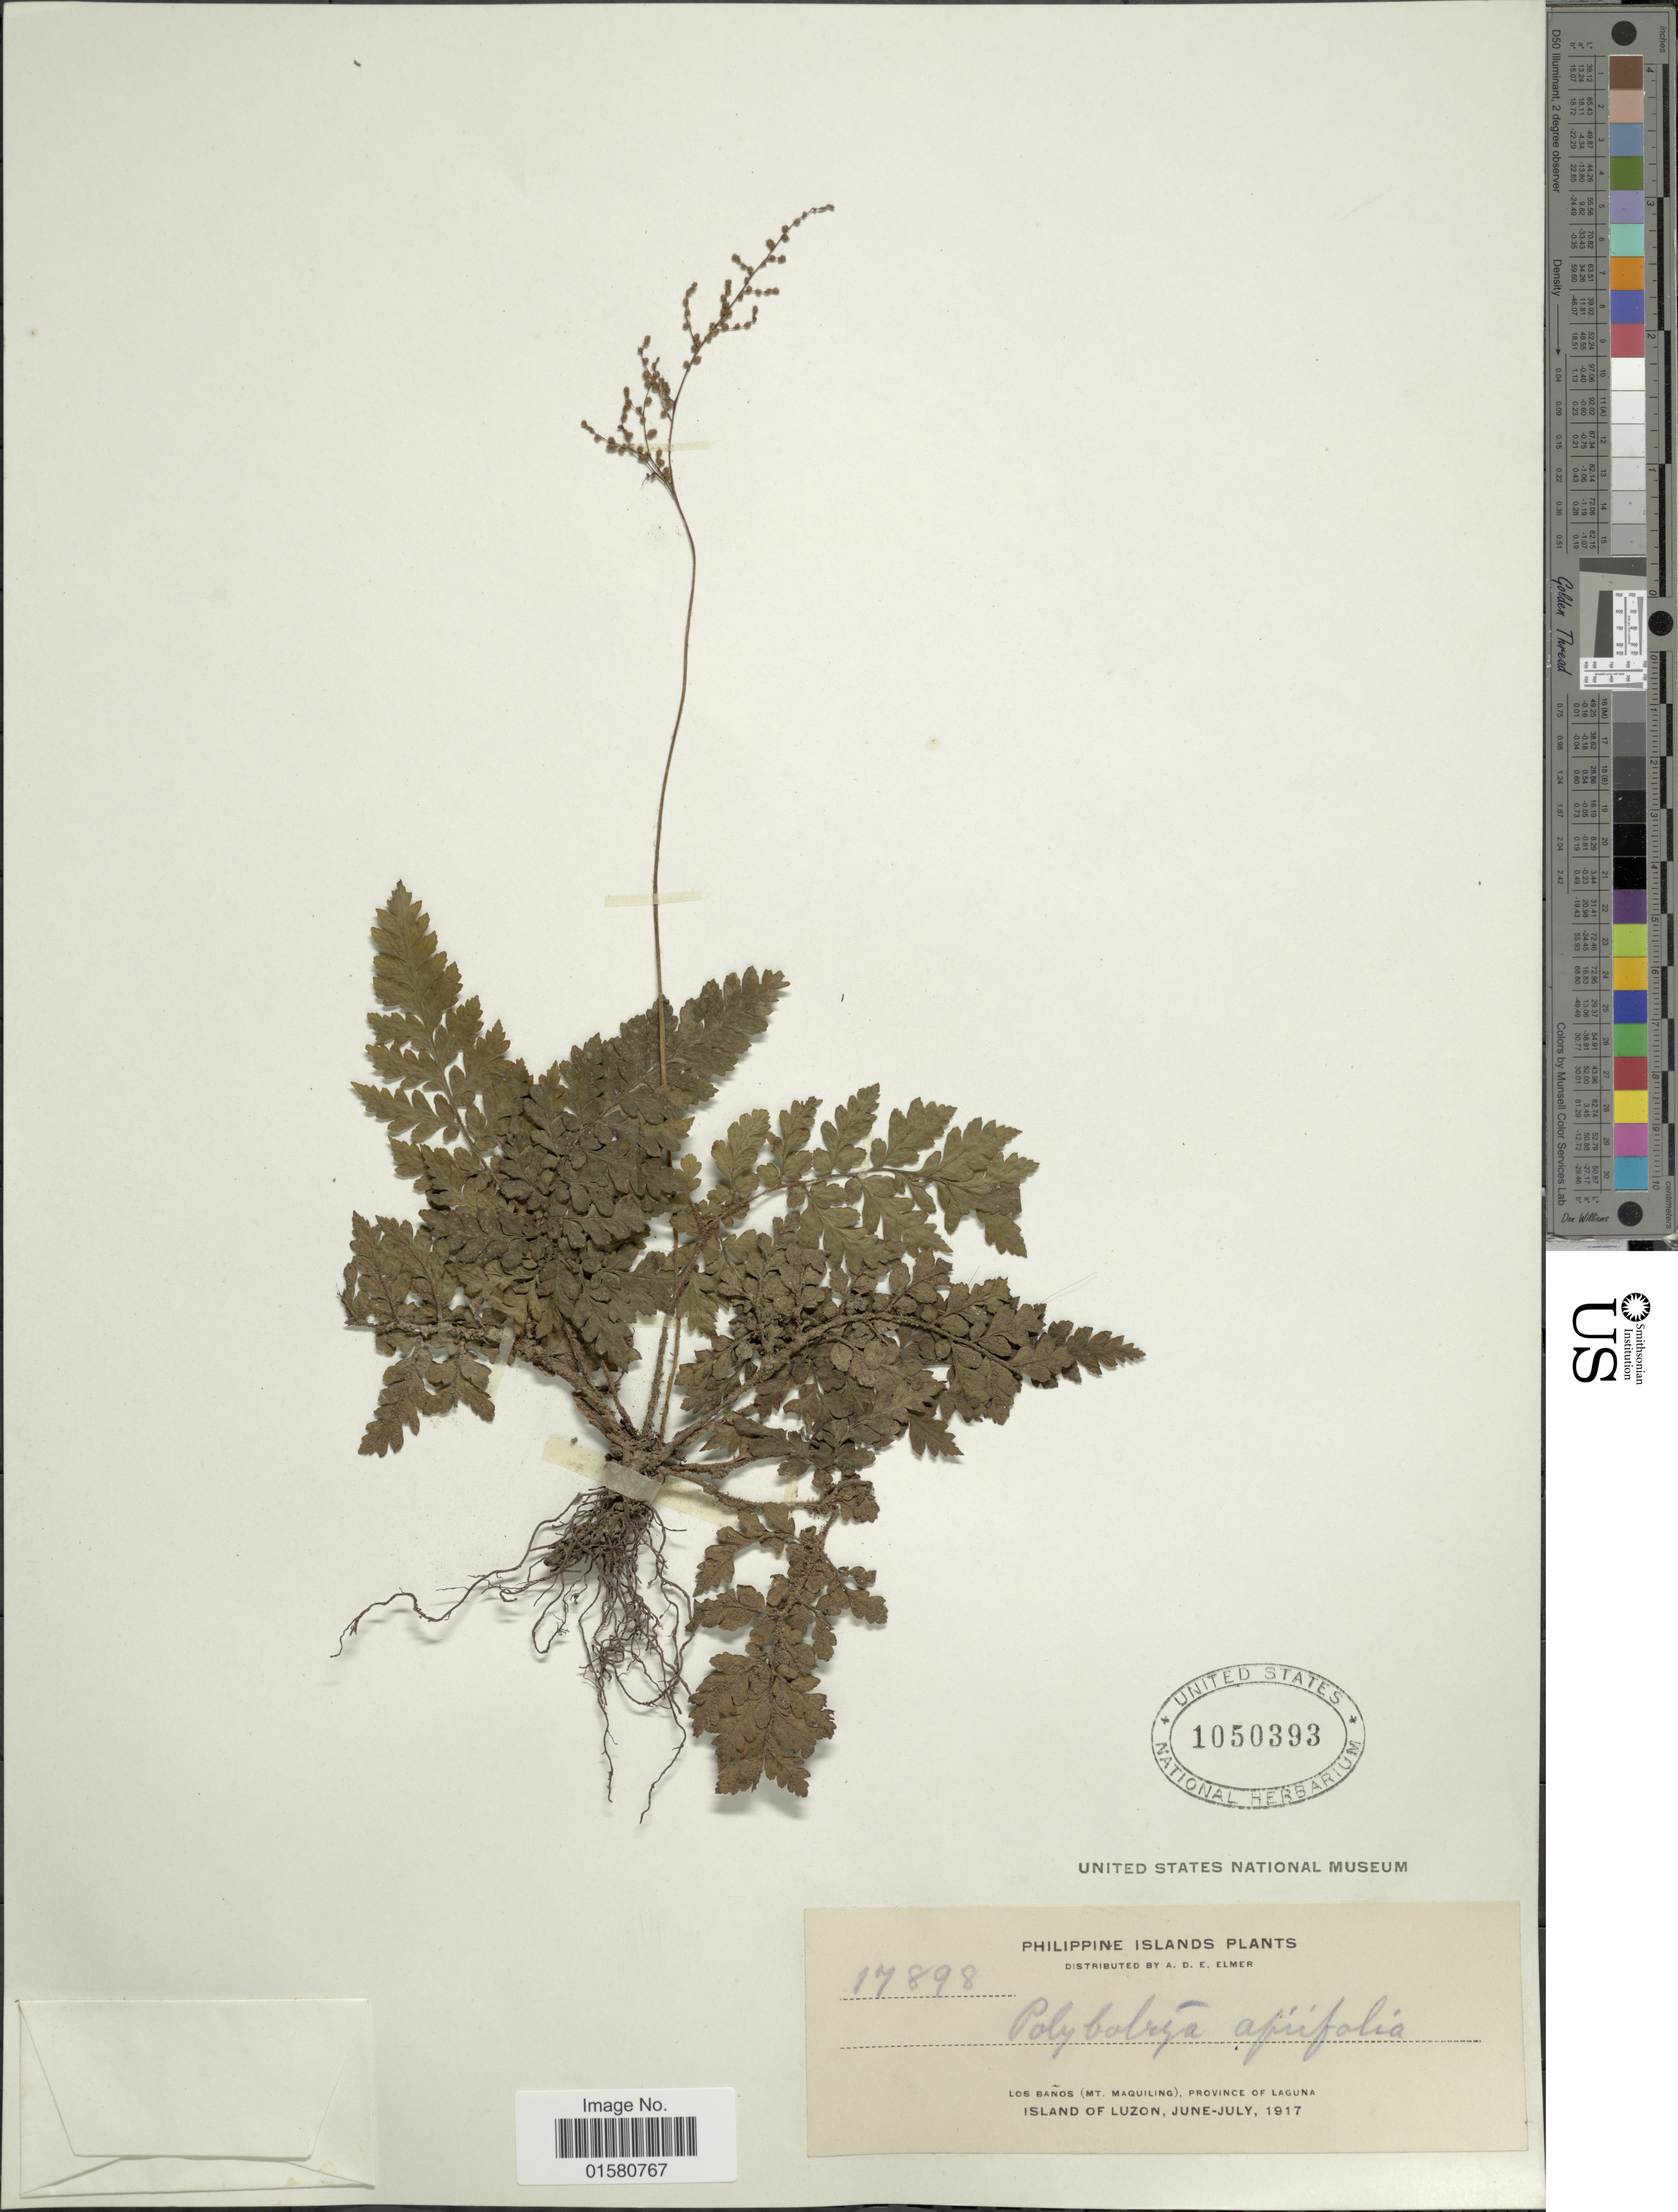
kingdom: Plantae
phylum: Tracheophyta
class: Polypodiopsida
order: Polypodiales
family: Tectariaceae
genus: Tectaria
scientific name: Tectaria apiifolia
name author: (Schkuhr) Copel.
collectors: A. D. E. Elmer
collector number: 17898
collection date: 1917-06/1917-07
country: Philippines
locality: Los Banos (Mt. Maquiling), Province of Laguna. Island of Luzon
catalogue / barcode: US 1050393